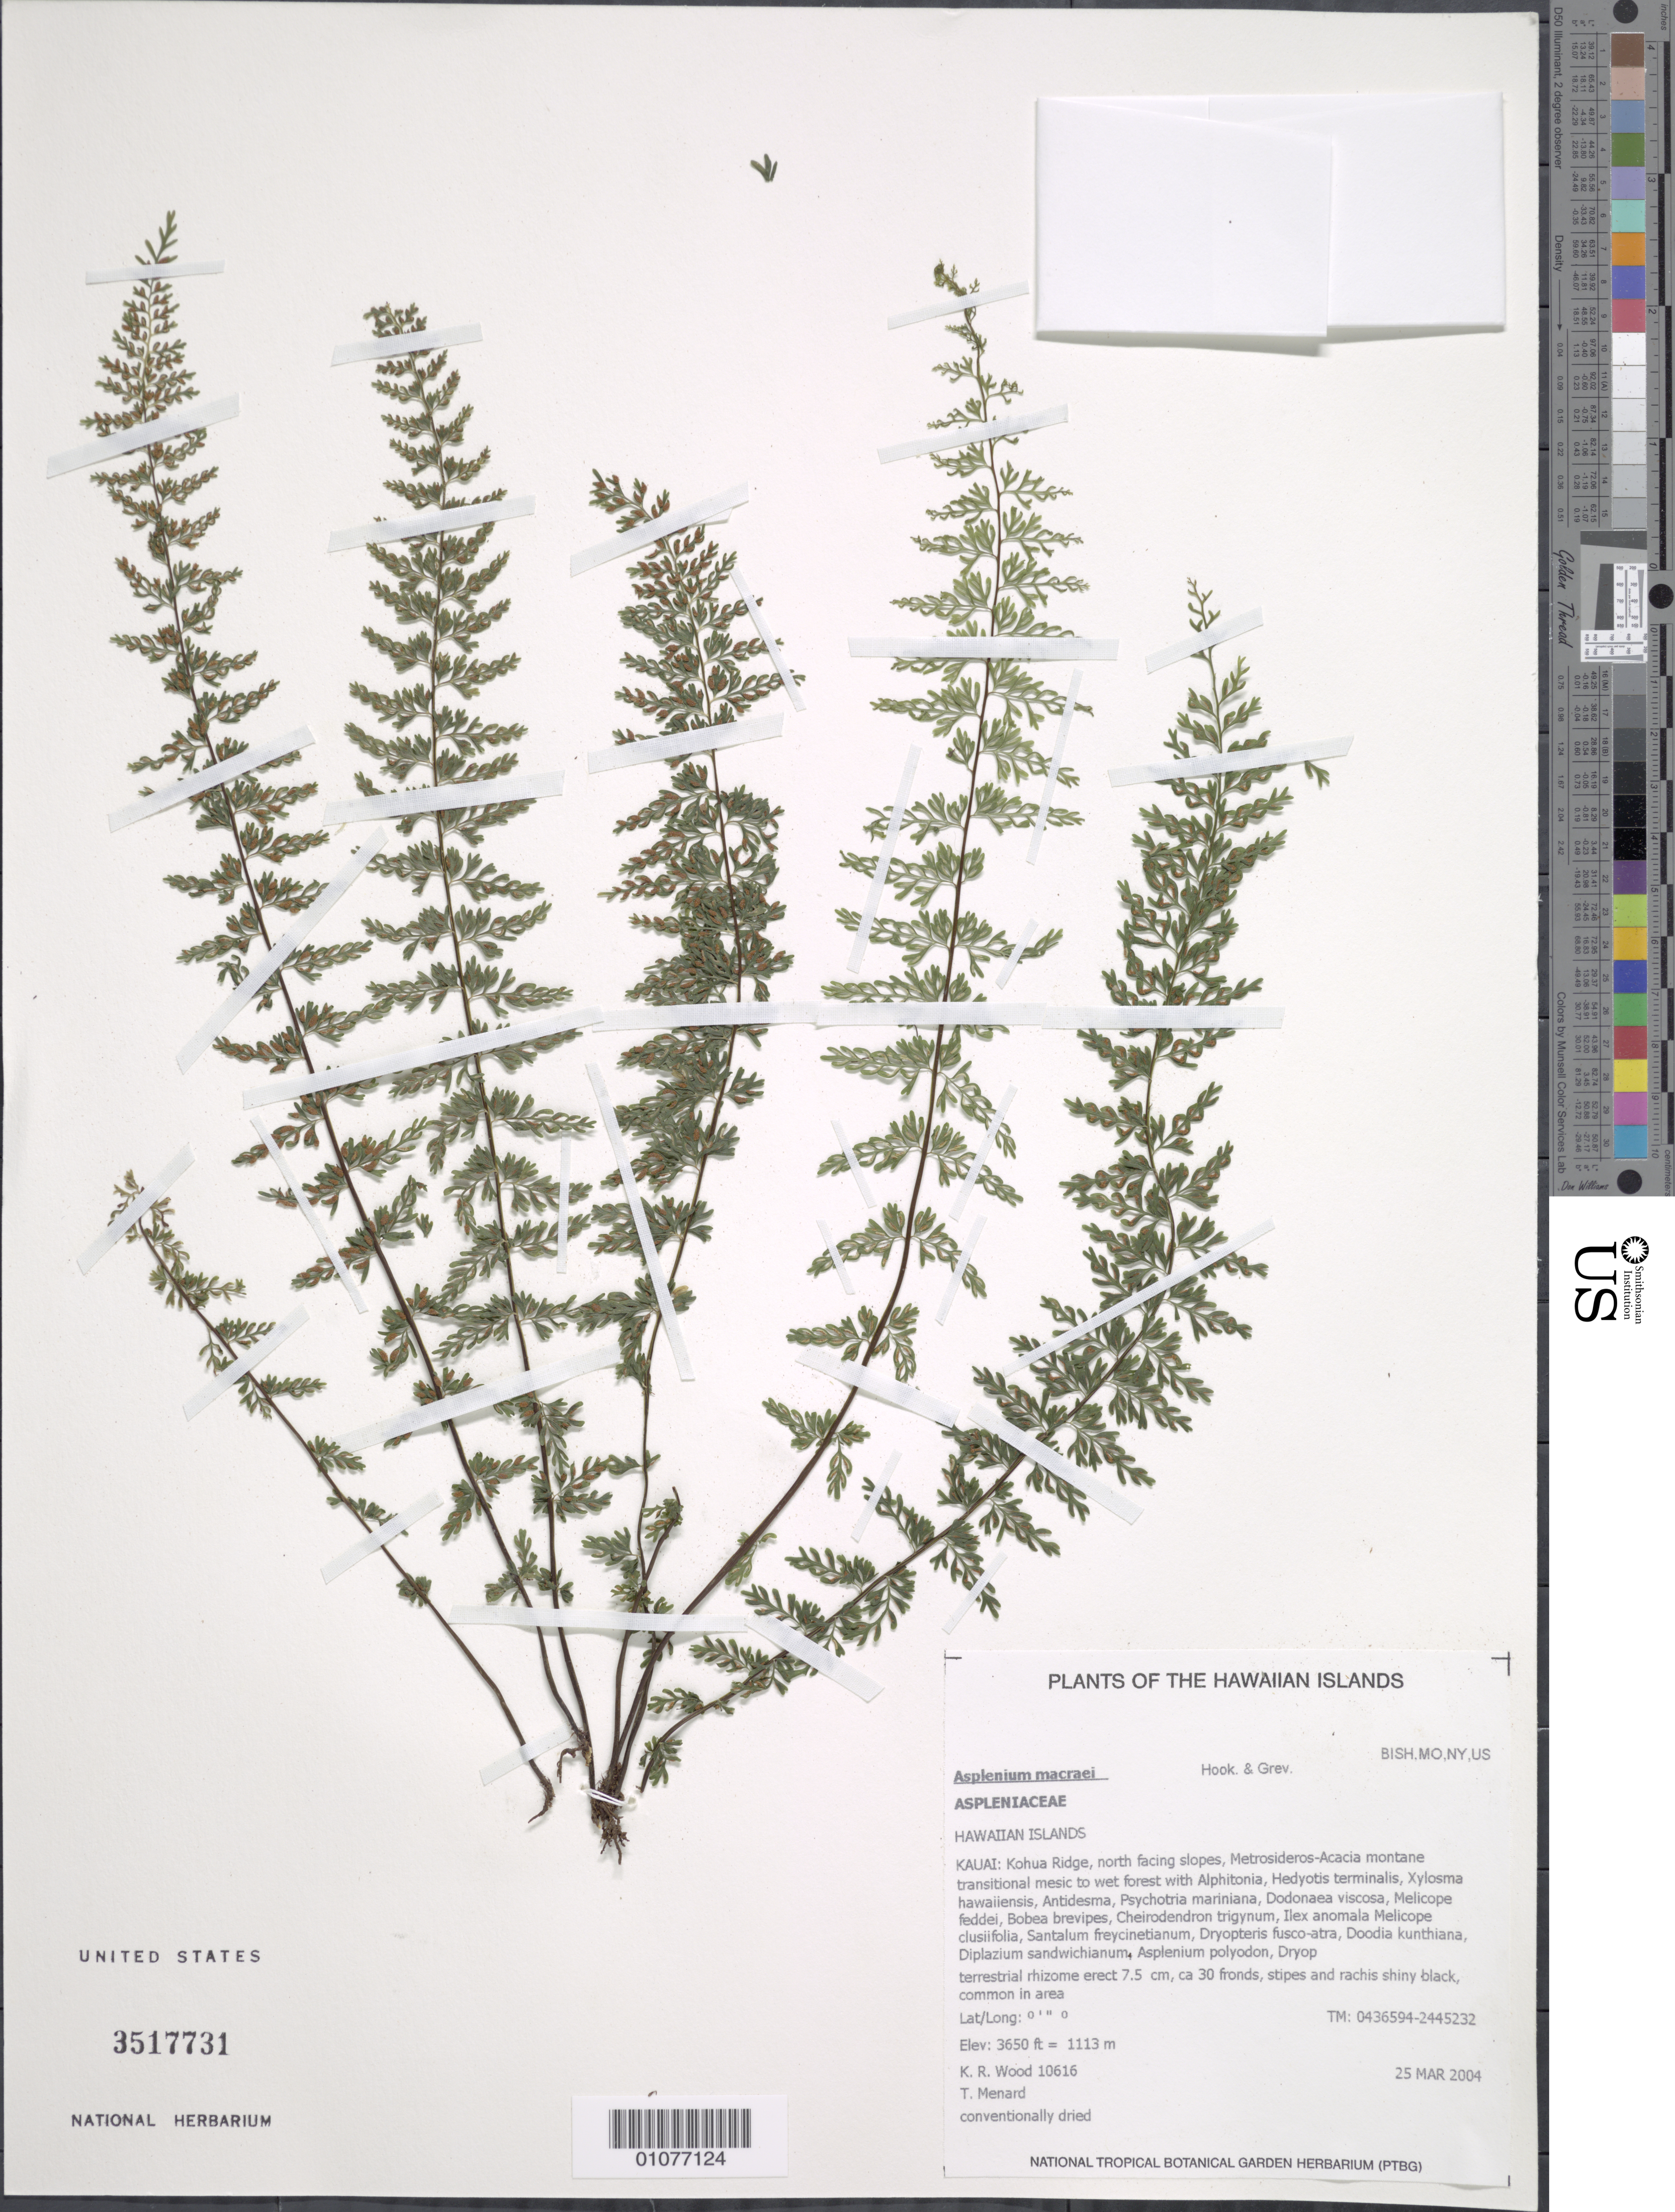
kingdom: Plantae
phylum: Tracheophyta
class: Polypodiopsida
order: Polypodiales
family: Aspleniaceae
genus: Asplenium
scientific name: Asplenium macraei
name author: Hook. & Grev.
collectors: K. R. Wood & T. Menard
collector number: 10616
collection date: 2004-03-25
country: United States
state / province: Hawaii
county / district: Kauai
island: Kaua'i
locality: Kohua Ridge, N facing slopes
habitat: Metrosideros-Acacia montane transitional mesic to wet forest.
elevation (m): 1113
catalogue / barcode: US 3517731